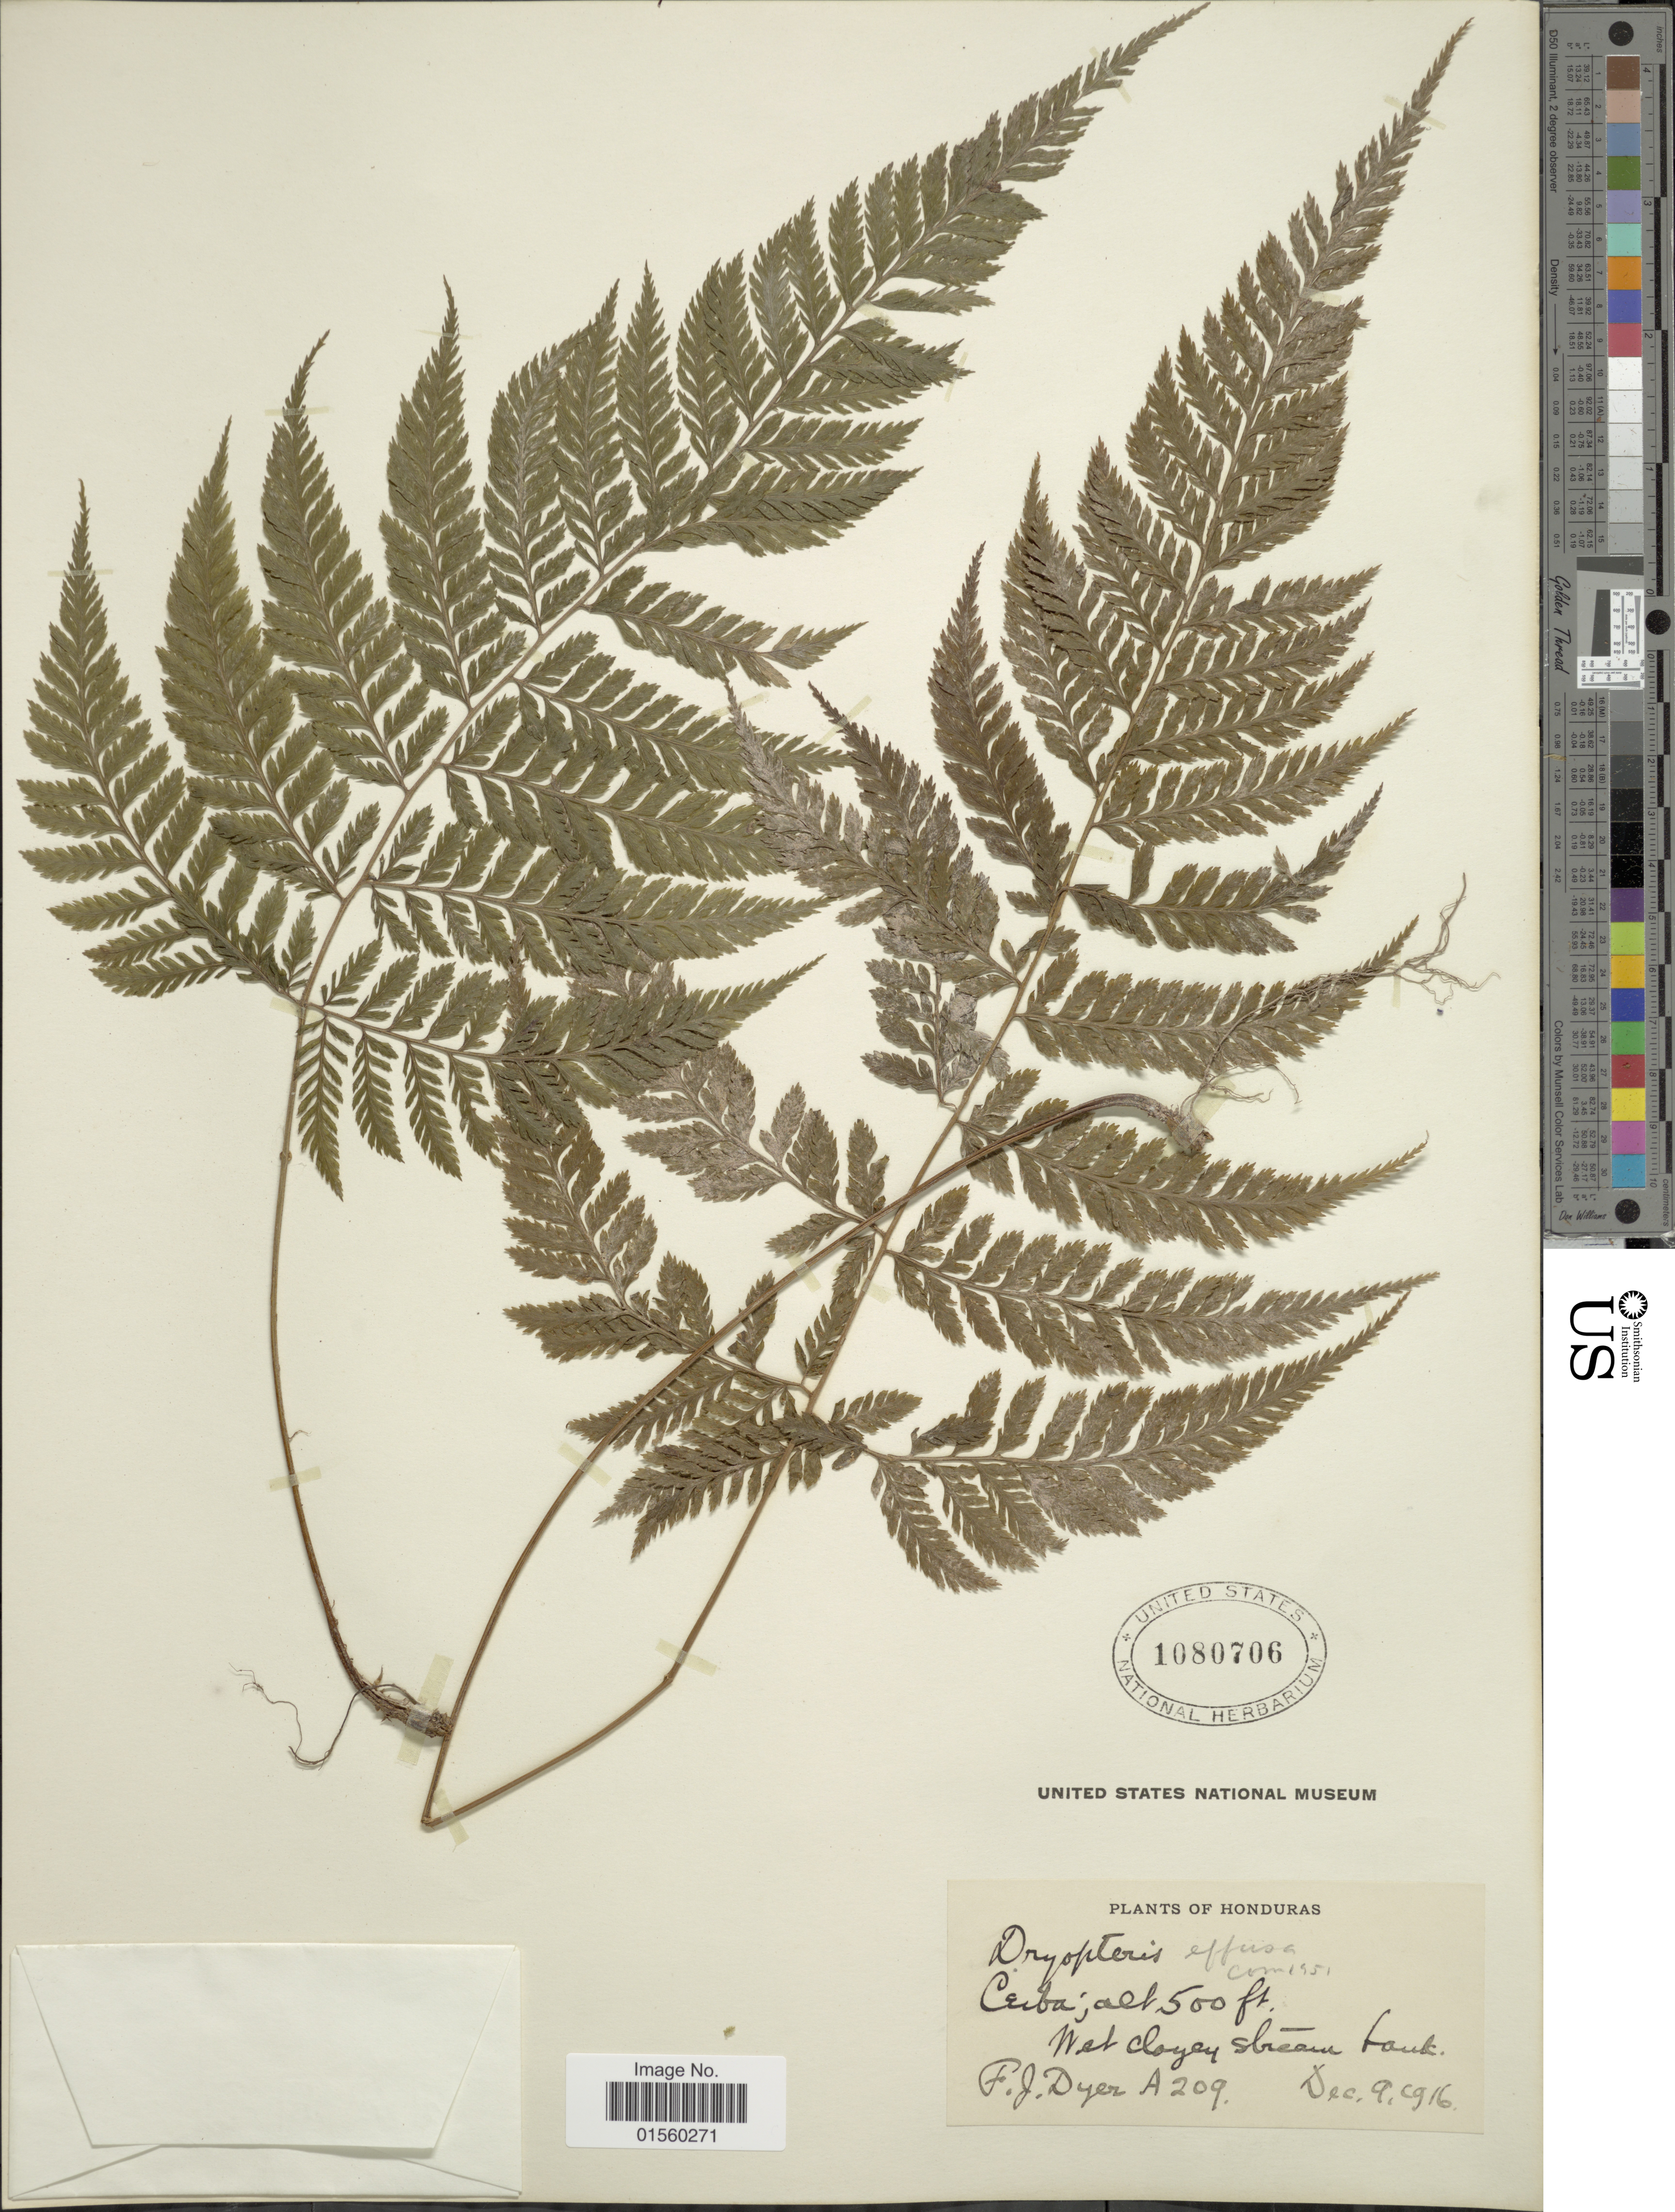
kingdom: Plantae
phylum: Tracheophyta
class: Polypodiopsida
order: Polypodiales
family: Dryopteridaceae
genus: Parapolystichum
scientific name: Parapolystichum effusum var. effusum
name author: (Sw.) Ching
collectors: F. J. Dyer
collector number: A209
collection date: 1916-12-09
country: Honduras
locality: Ceiba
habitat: Wet clayey stream bank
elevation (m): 152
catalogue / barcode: US 1080706